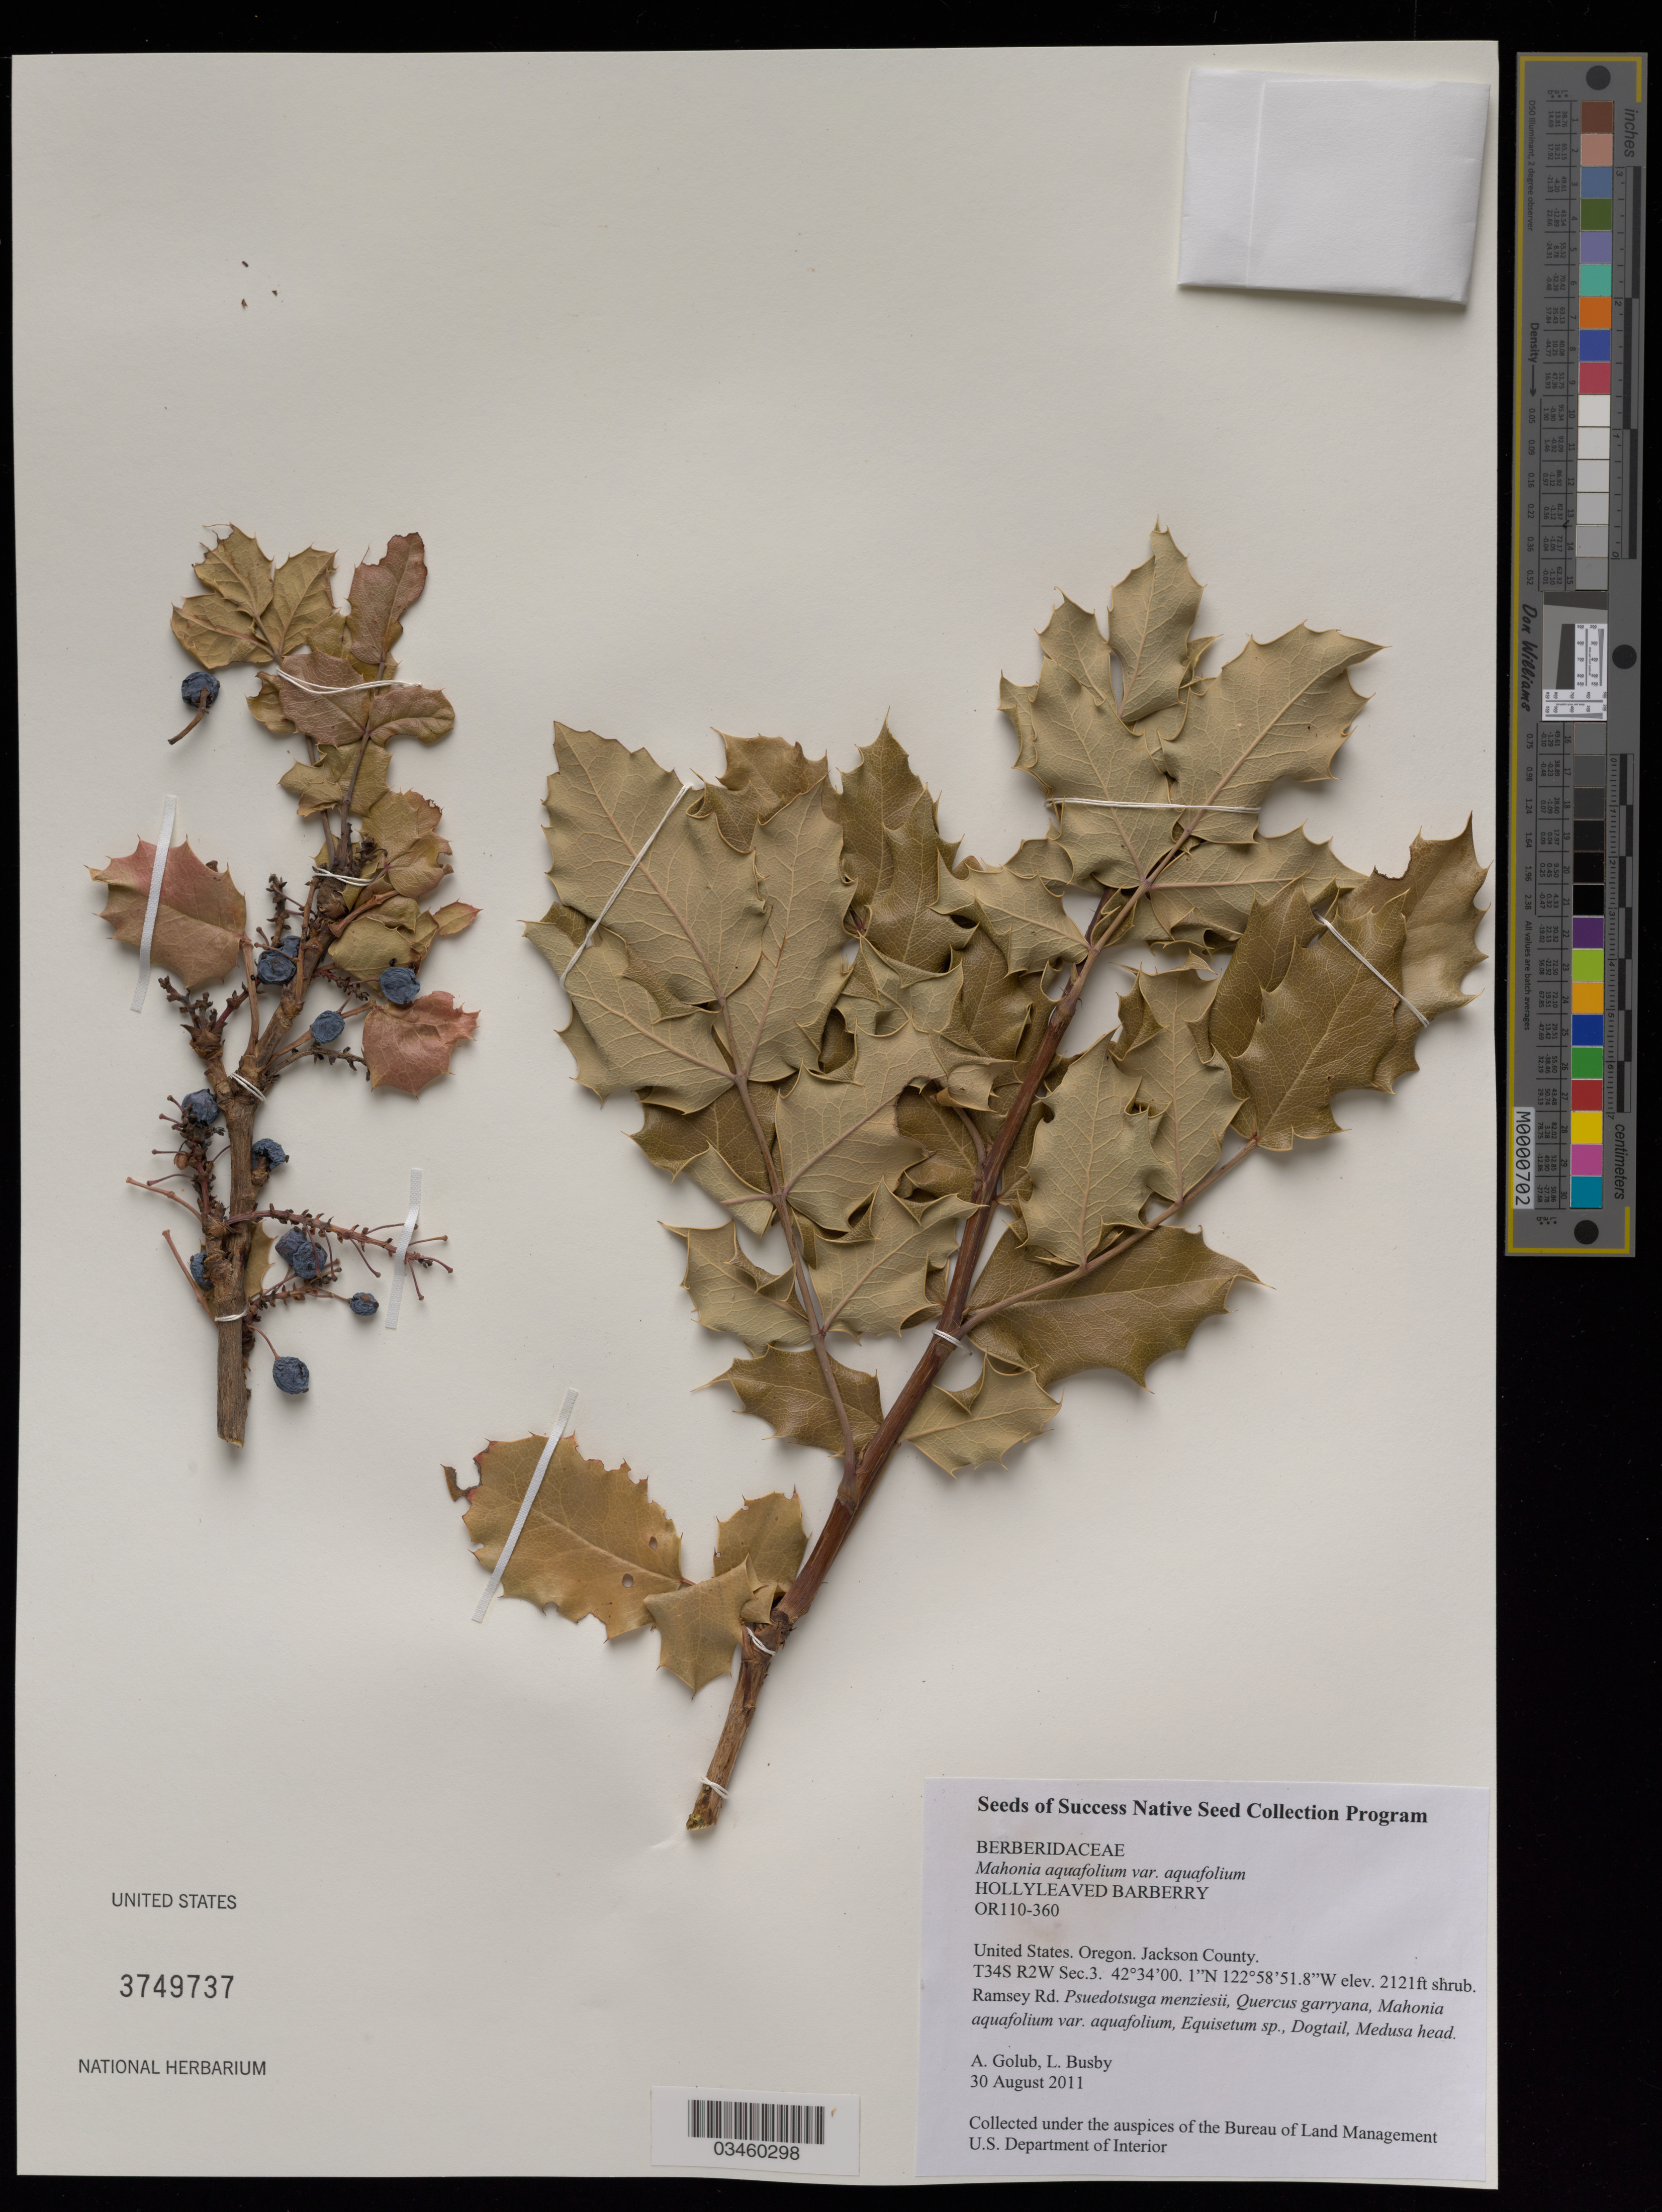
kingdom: Plantae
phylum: Tracheophyta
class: Magnoliopsida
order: Ranunculales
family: Berberidaceae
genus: Mahonia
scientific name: Mahonia aquifolium var. aquifolium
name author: (Pursh) Nutt.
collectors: A. Golub & L. Busby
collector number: OR110-360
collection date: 2011-08-30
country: United States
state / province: Oregon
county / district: Jackson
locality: Ramsey Rd. T34S R2W Sec 3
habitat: With Pseudotsuga menziesii, Quercus garryana, ect.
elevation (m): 646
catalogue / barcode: US 3749737